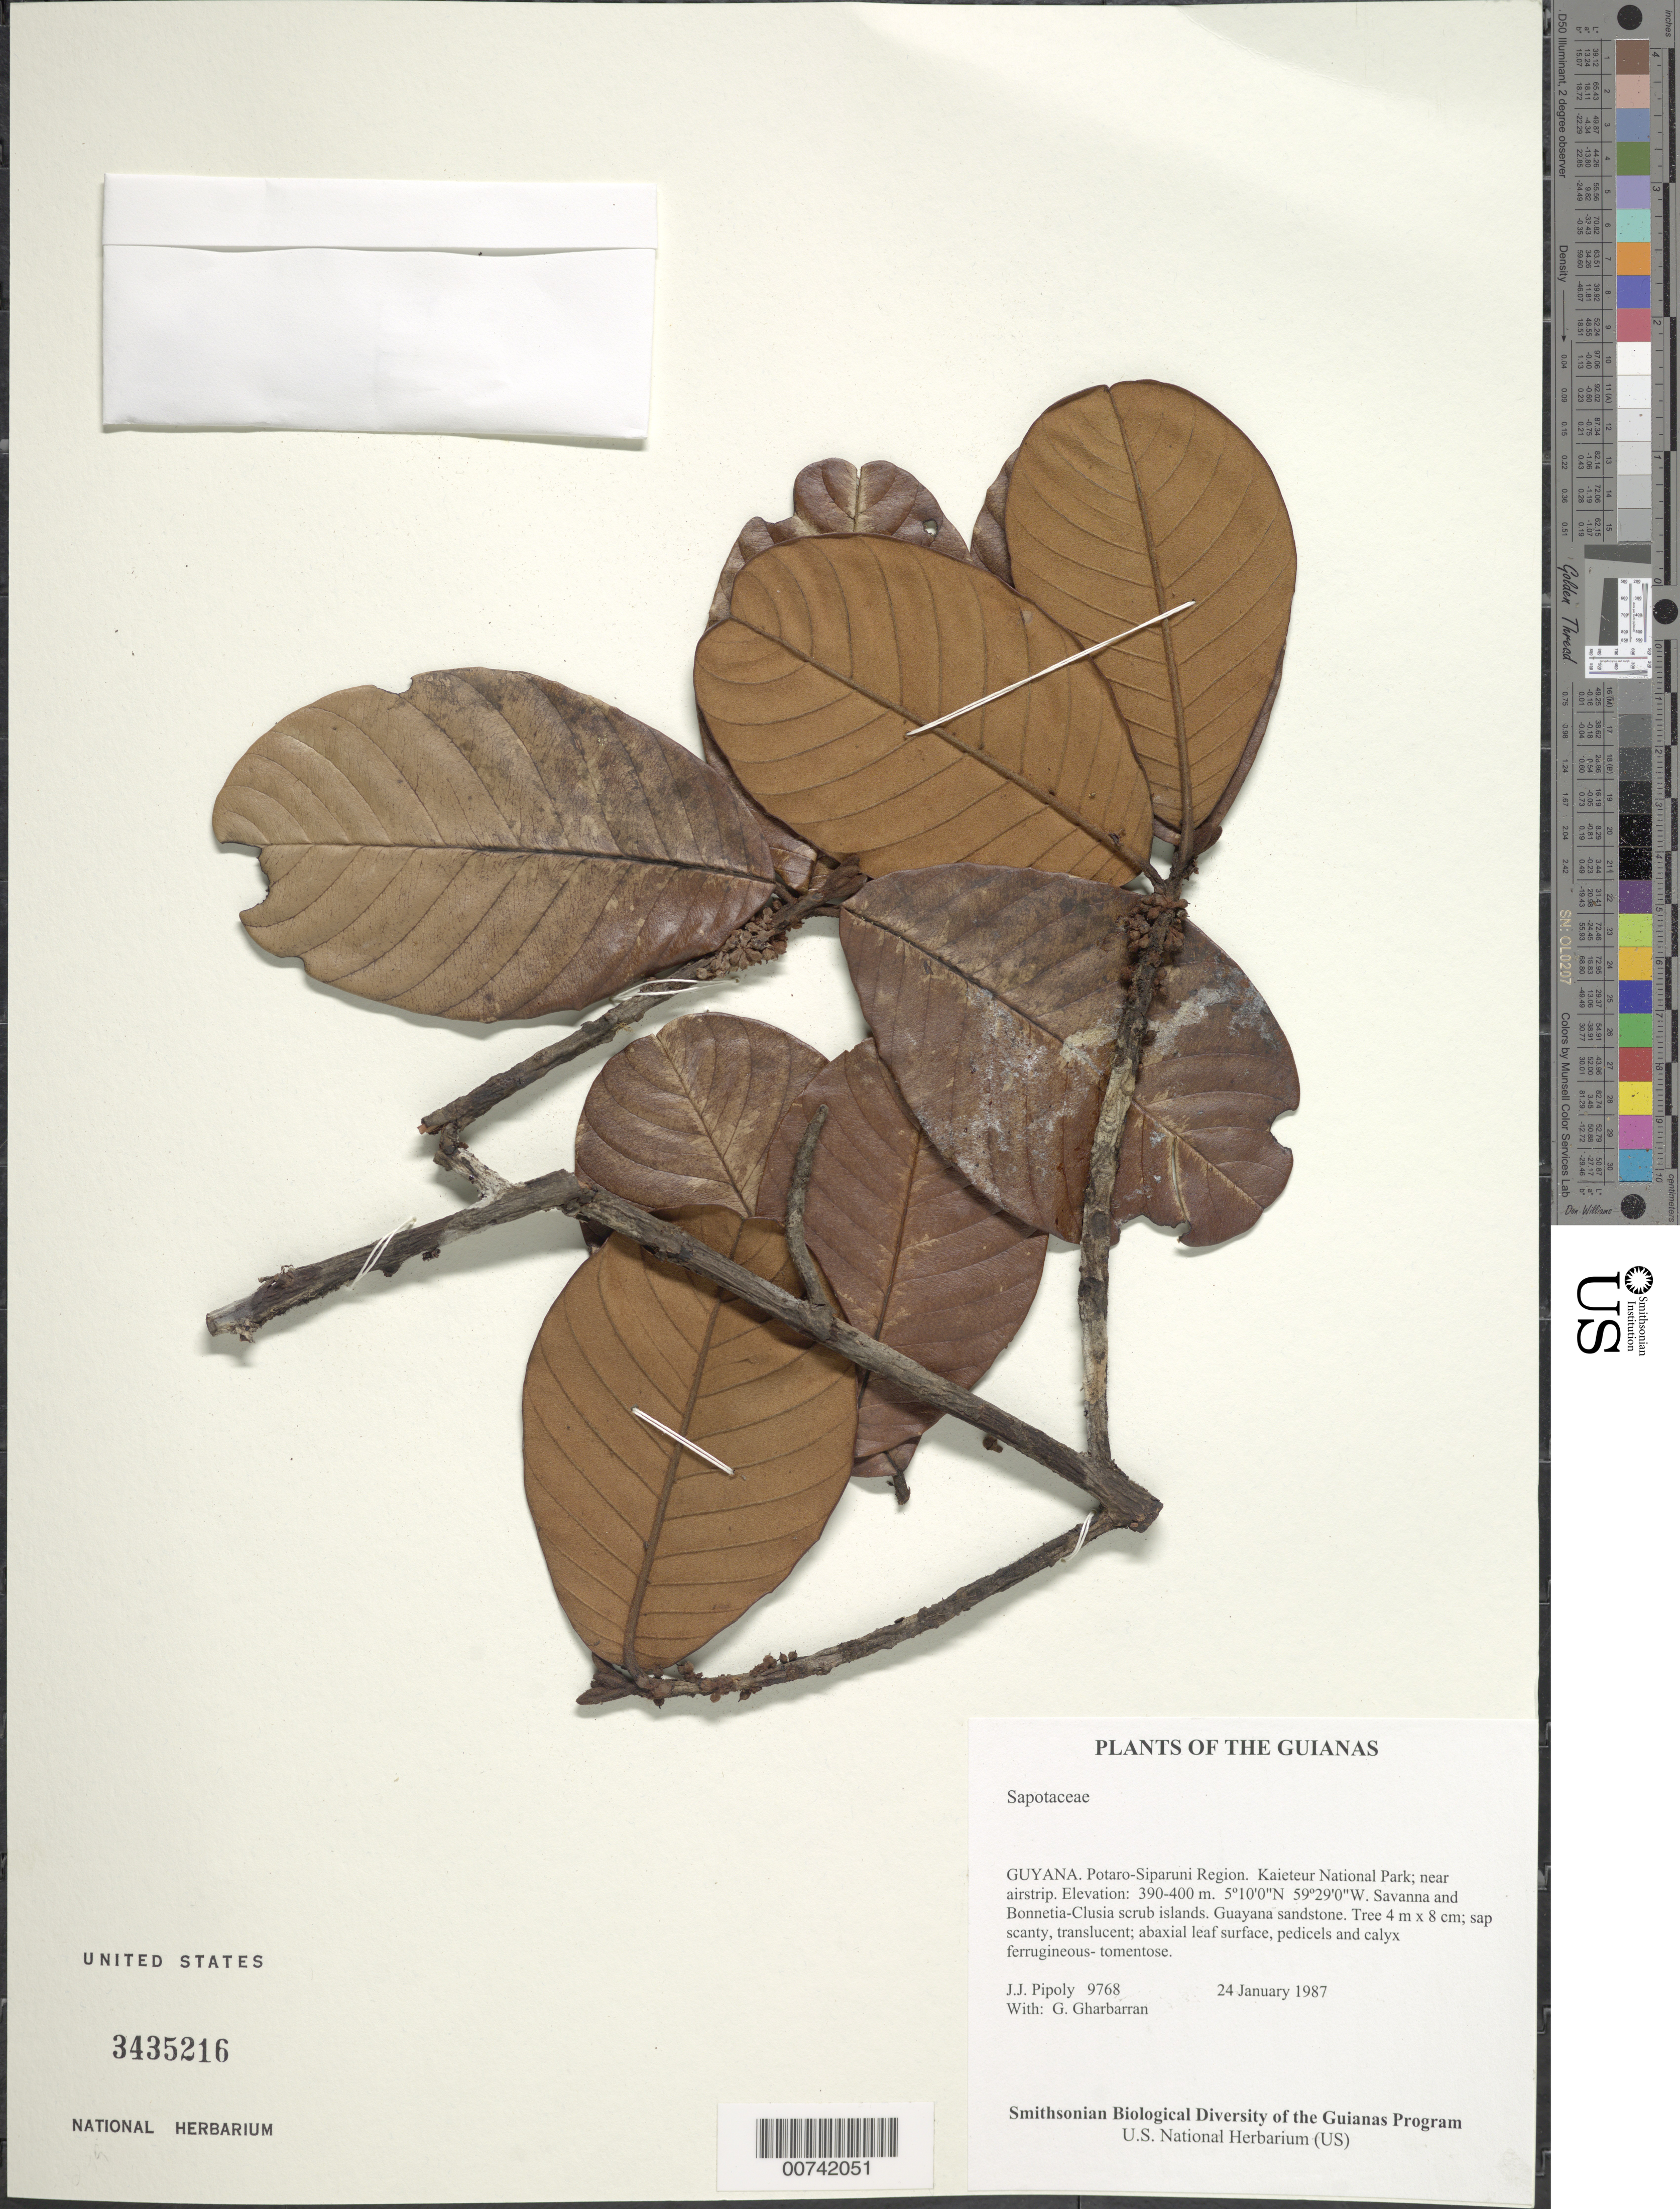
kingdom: Plantae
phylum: Tracheophyta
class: Magnoliopsida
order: Ericales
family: Sapotaceae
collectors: J. J. Pipoly & G. Gharbarran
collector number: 9768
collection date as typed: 24 January 1987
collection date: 1987-01-24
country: Guyana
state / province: Potaro-Siparuni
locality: Kaieteur National Park; near airstrip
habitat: Savanna and Bonnetia-Clusia scrub islands. Guayana sandstone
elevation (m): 390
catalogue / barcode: US 3435216